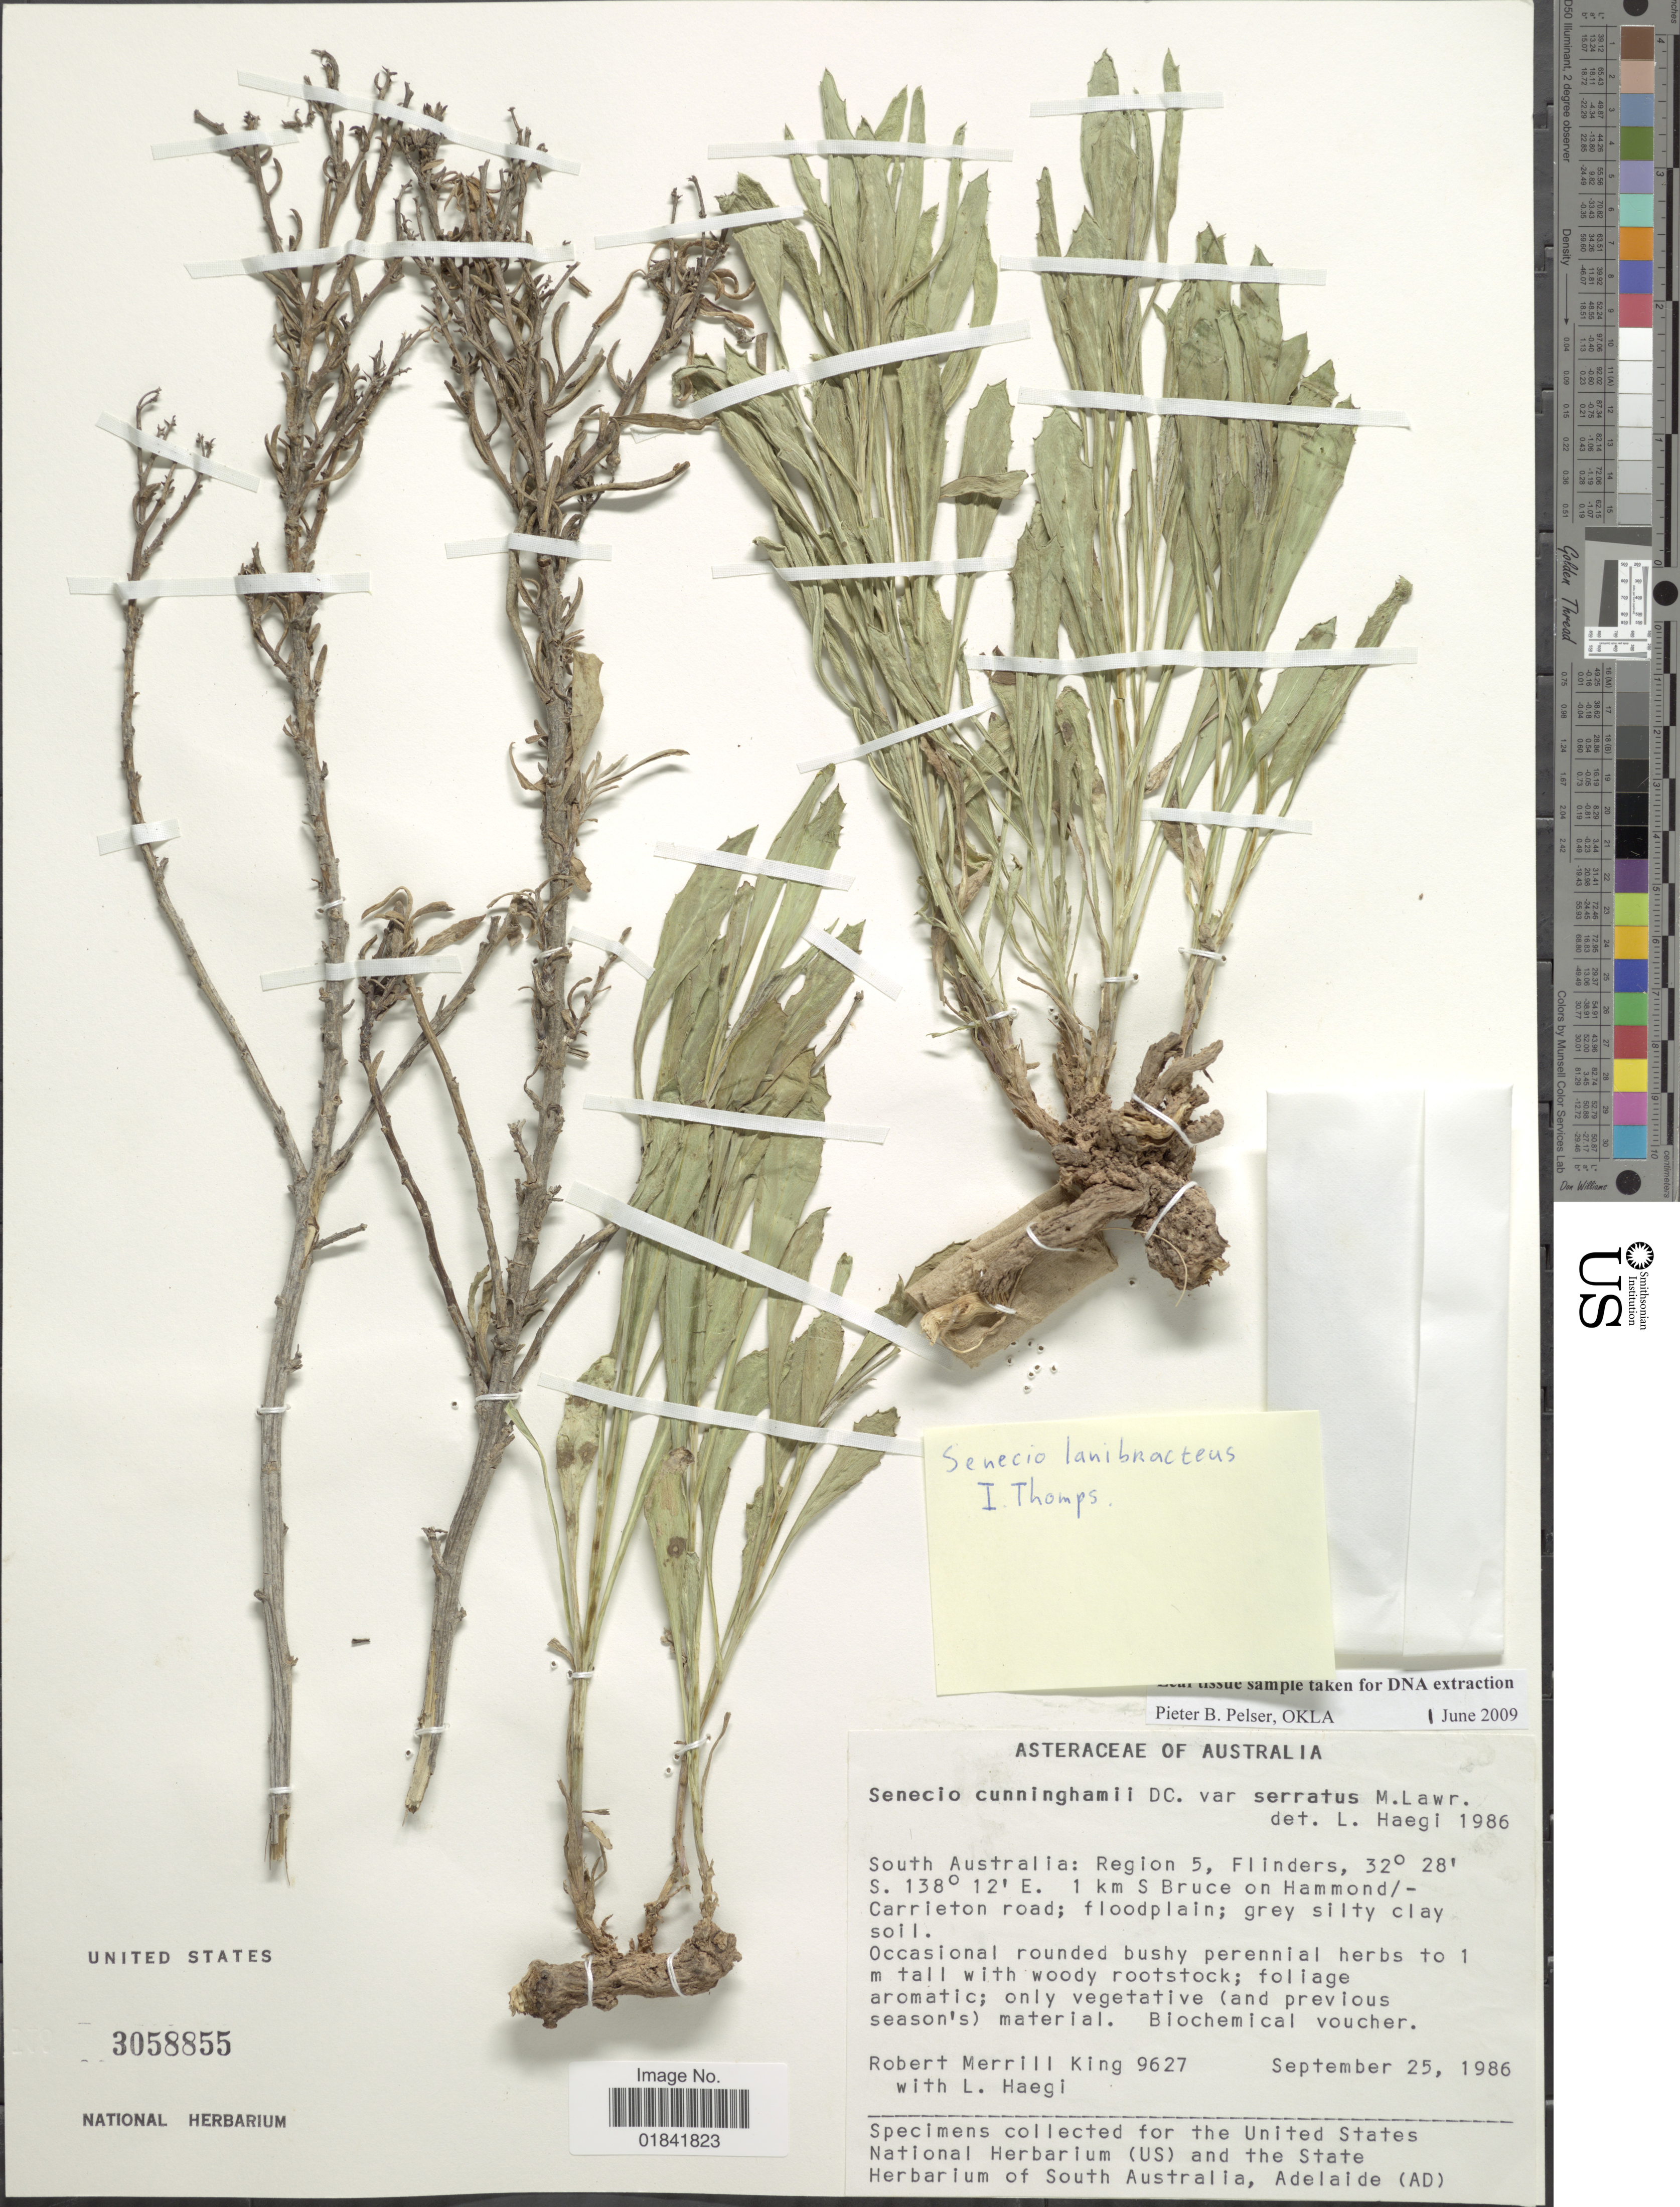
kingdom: Plantae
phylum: Tracheophyta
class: Magnoliopsida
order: Asterales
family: Asteraceae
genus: Senecio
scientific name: Senecio lanibracteus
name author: I. Thomps.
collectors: R. M. King & L. Haegi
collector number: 9627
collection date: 1986-09-25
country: Australia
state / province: South Australia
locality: Region 5, Flinders, 1 km S Bruce on Hammond/- Carrieton road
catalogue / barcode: US 3058855